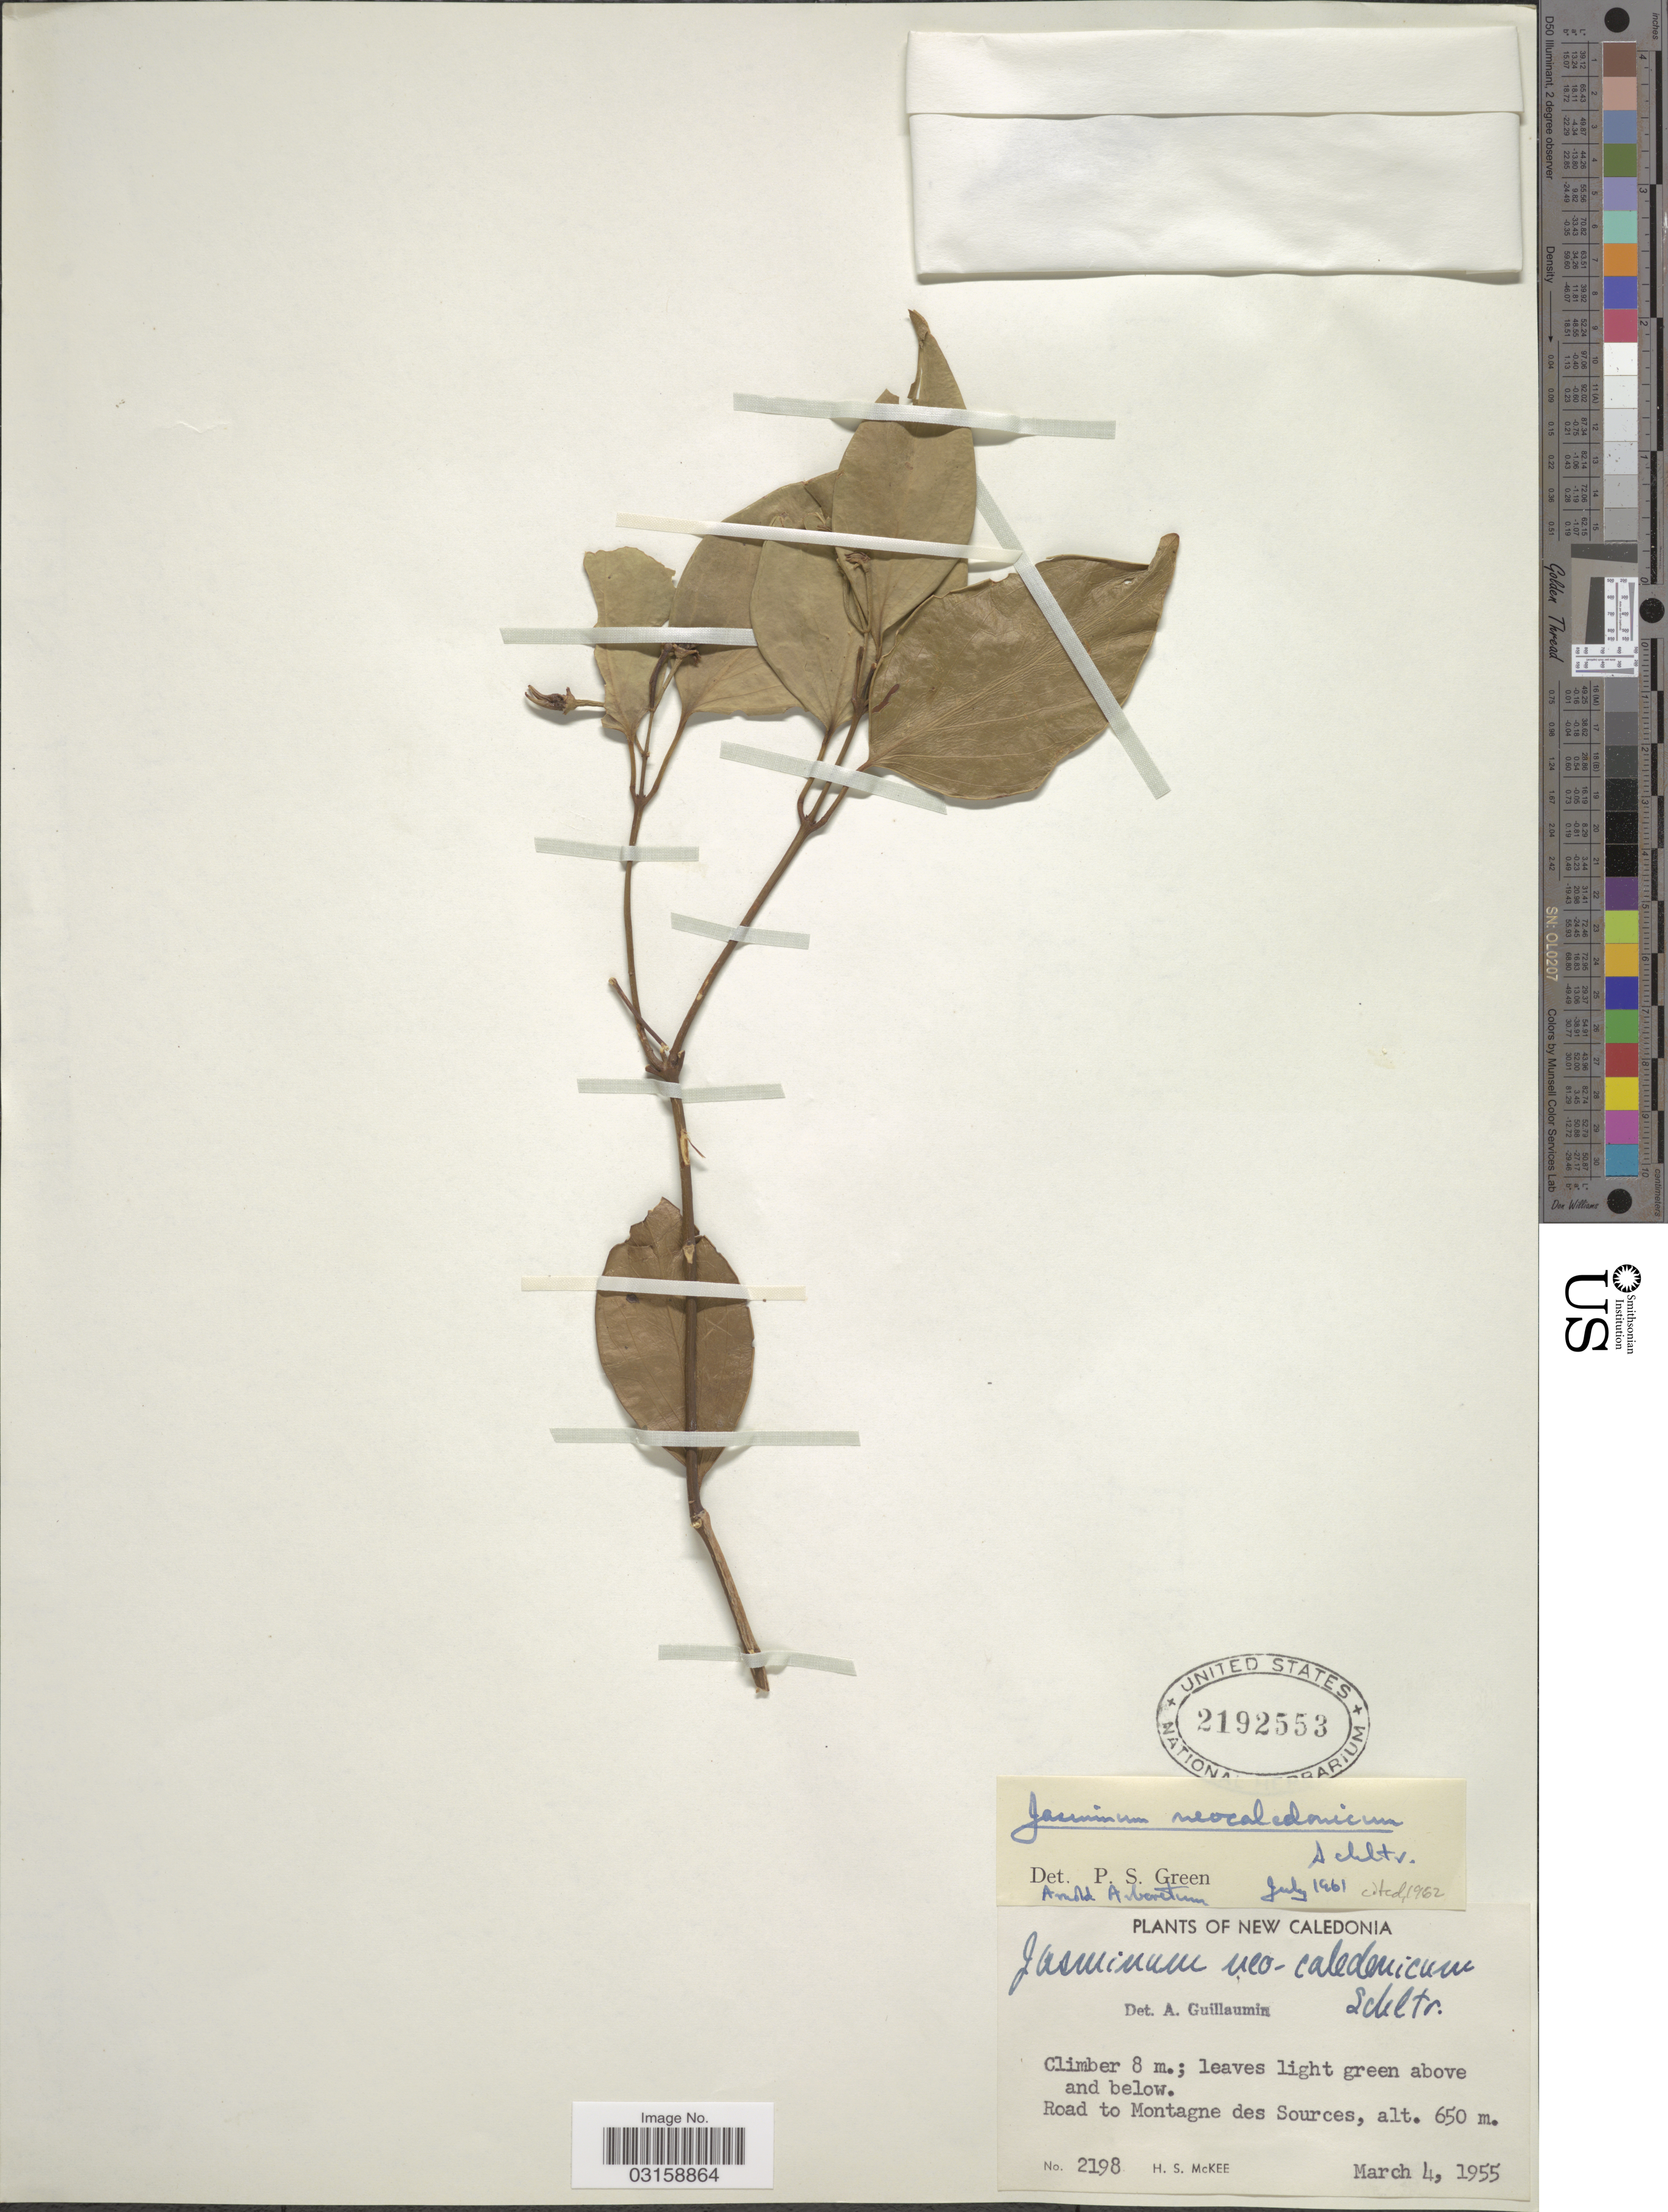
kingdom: Plantae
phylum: Tracheophyta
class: Magnoliopsida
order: Lamiales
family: Oleaceae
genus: Jasminum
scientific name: Jasminum neocaledonicum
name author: Schltr.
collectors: H. S. McKee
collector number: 2198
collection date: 1955-03-04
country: New Caledonia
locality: Road to Montagne des Sources.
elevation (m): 650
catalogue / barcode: US 2192553